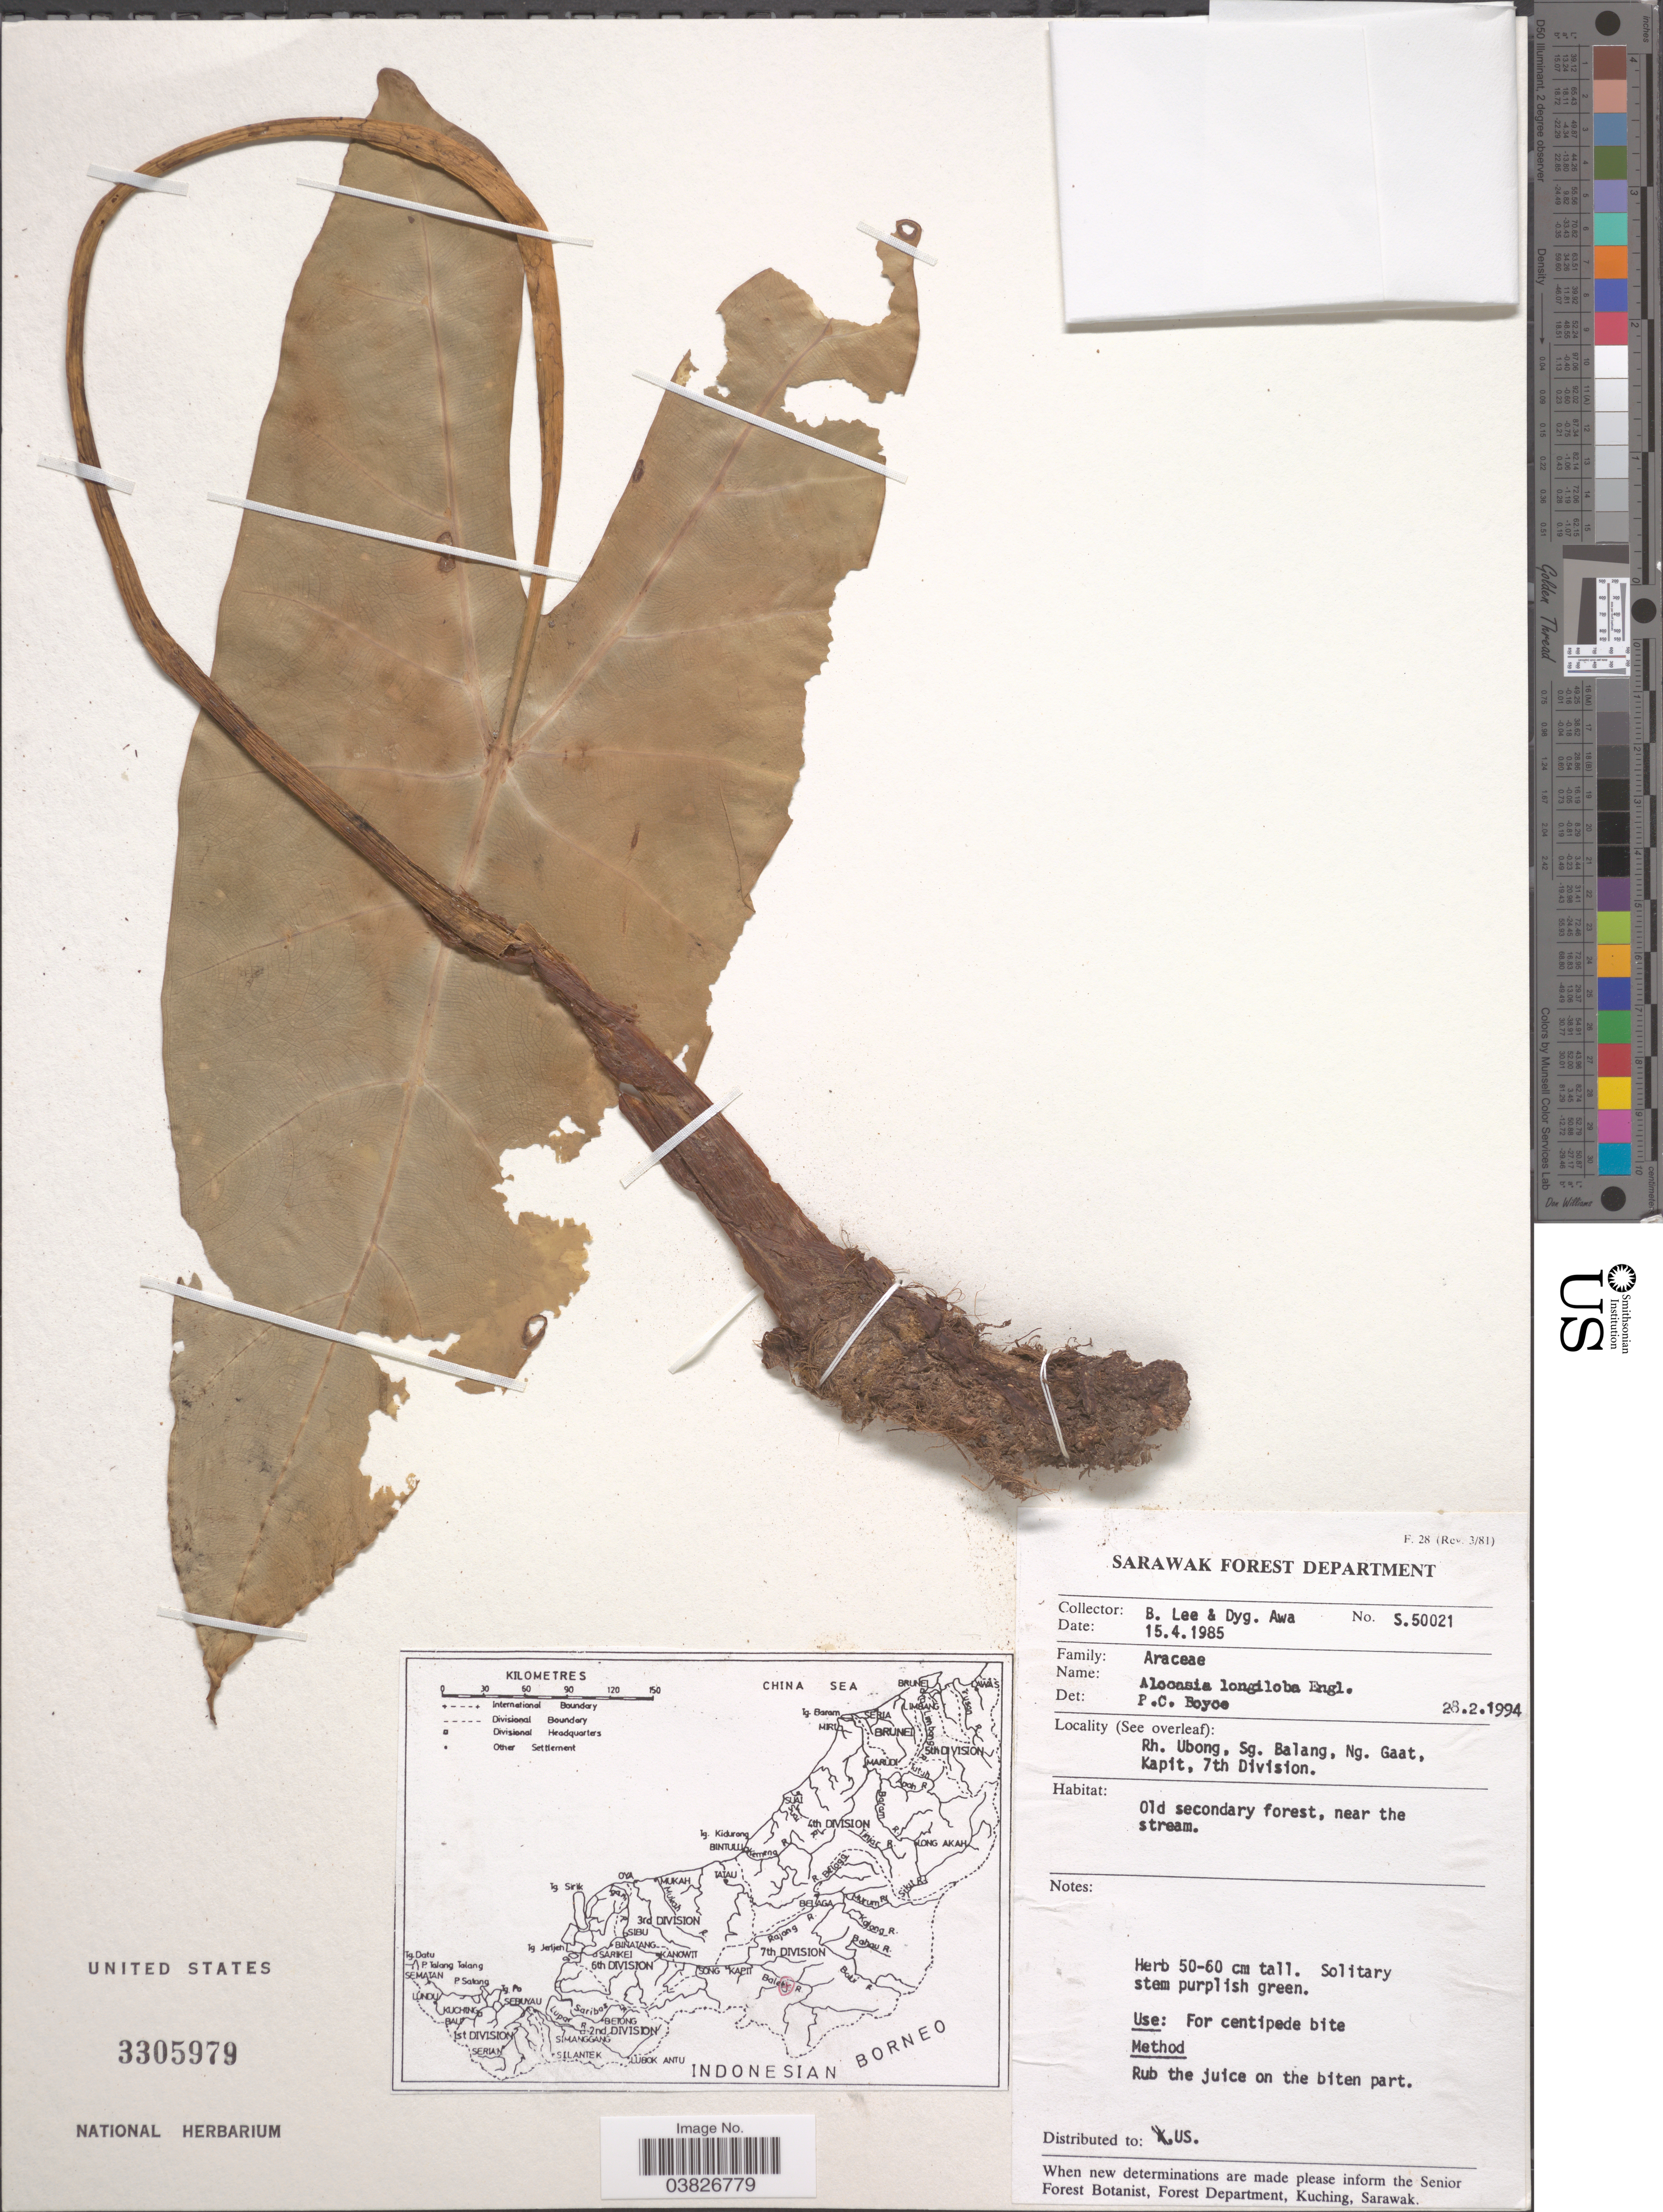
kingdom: Plantae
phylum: Tracheophyta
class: Liliopsida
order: Alismatales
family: Araceae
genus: Alocasia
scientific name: Alocasia longiloba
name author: Miq.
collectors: B. Lee & D. Awa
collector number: S50021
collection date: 1985-04-15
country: Malaysia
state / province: Sarawak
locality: Rh. Ubong, Sg. Balang, Ng. Gaat, Kapit, 7th Division.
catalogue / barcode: US 3305979